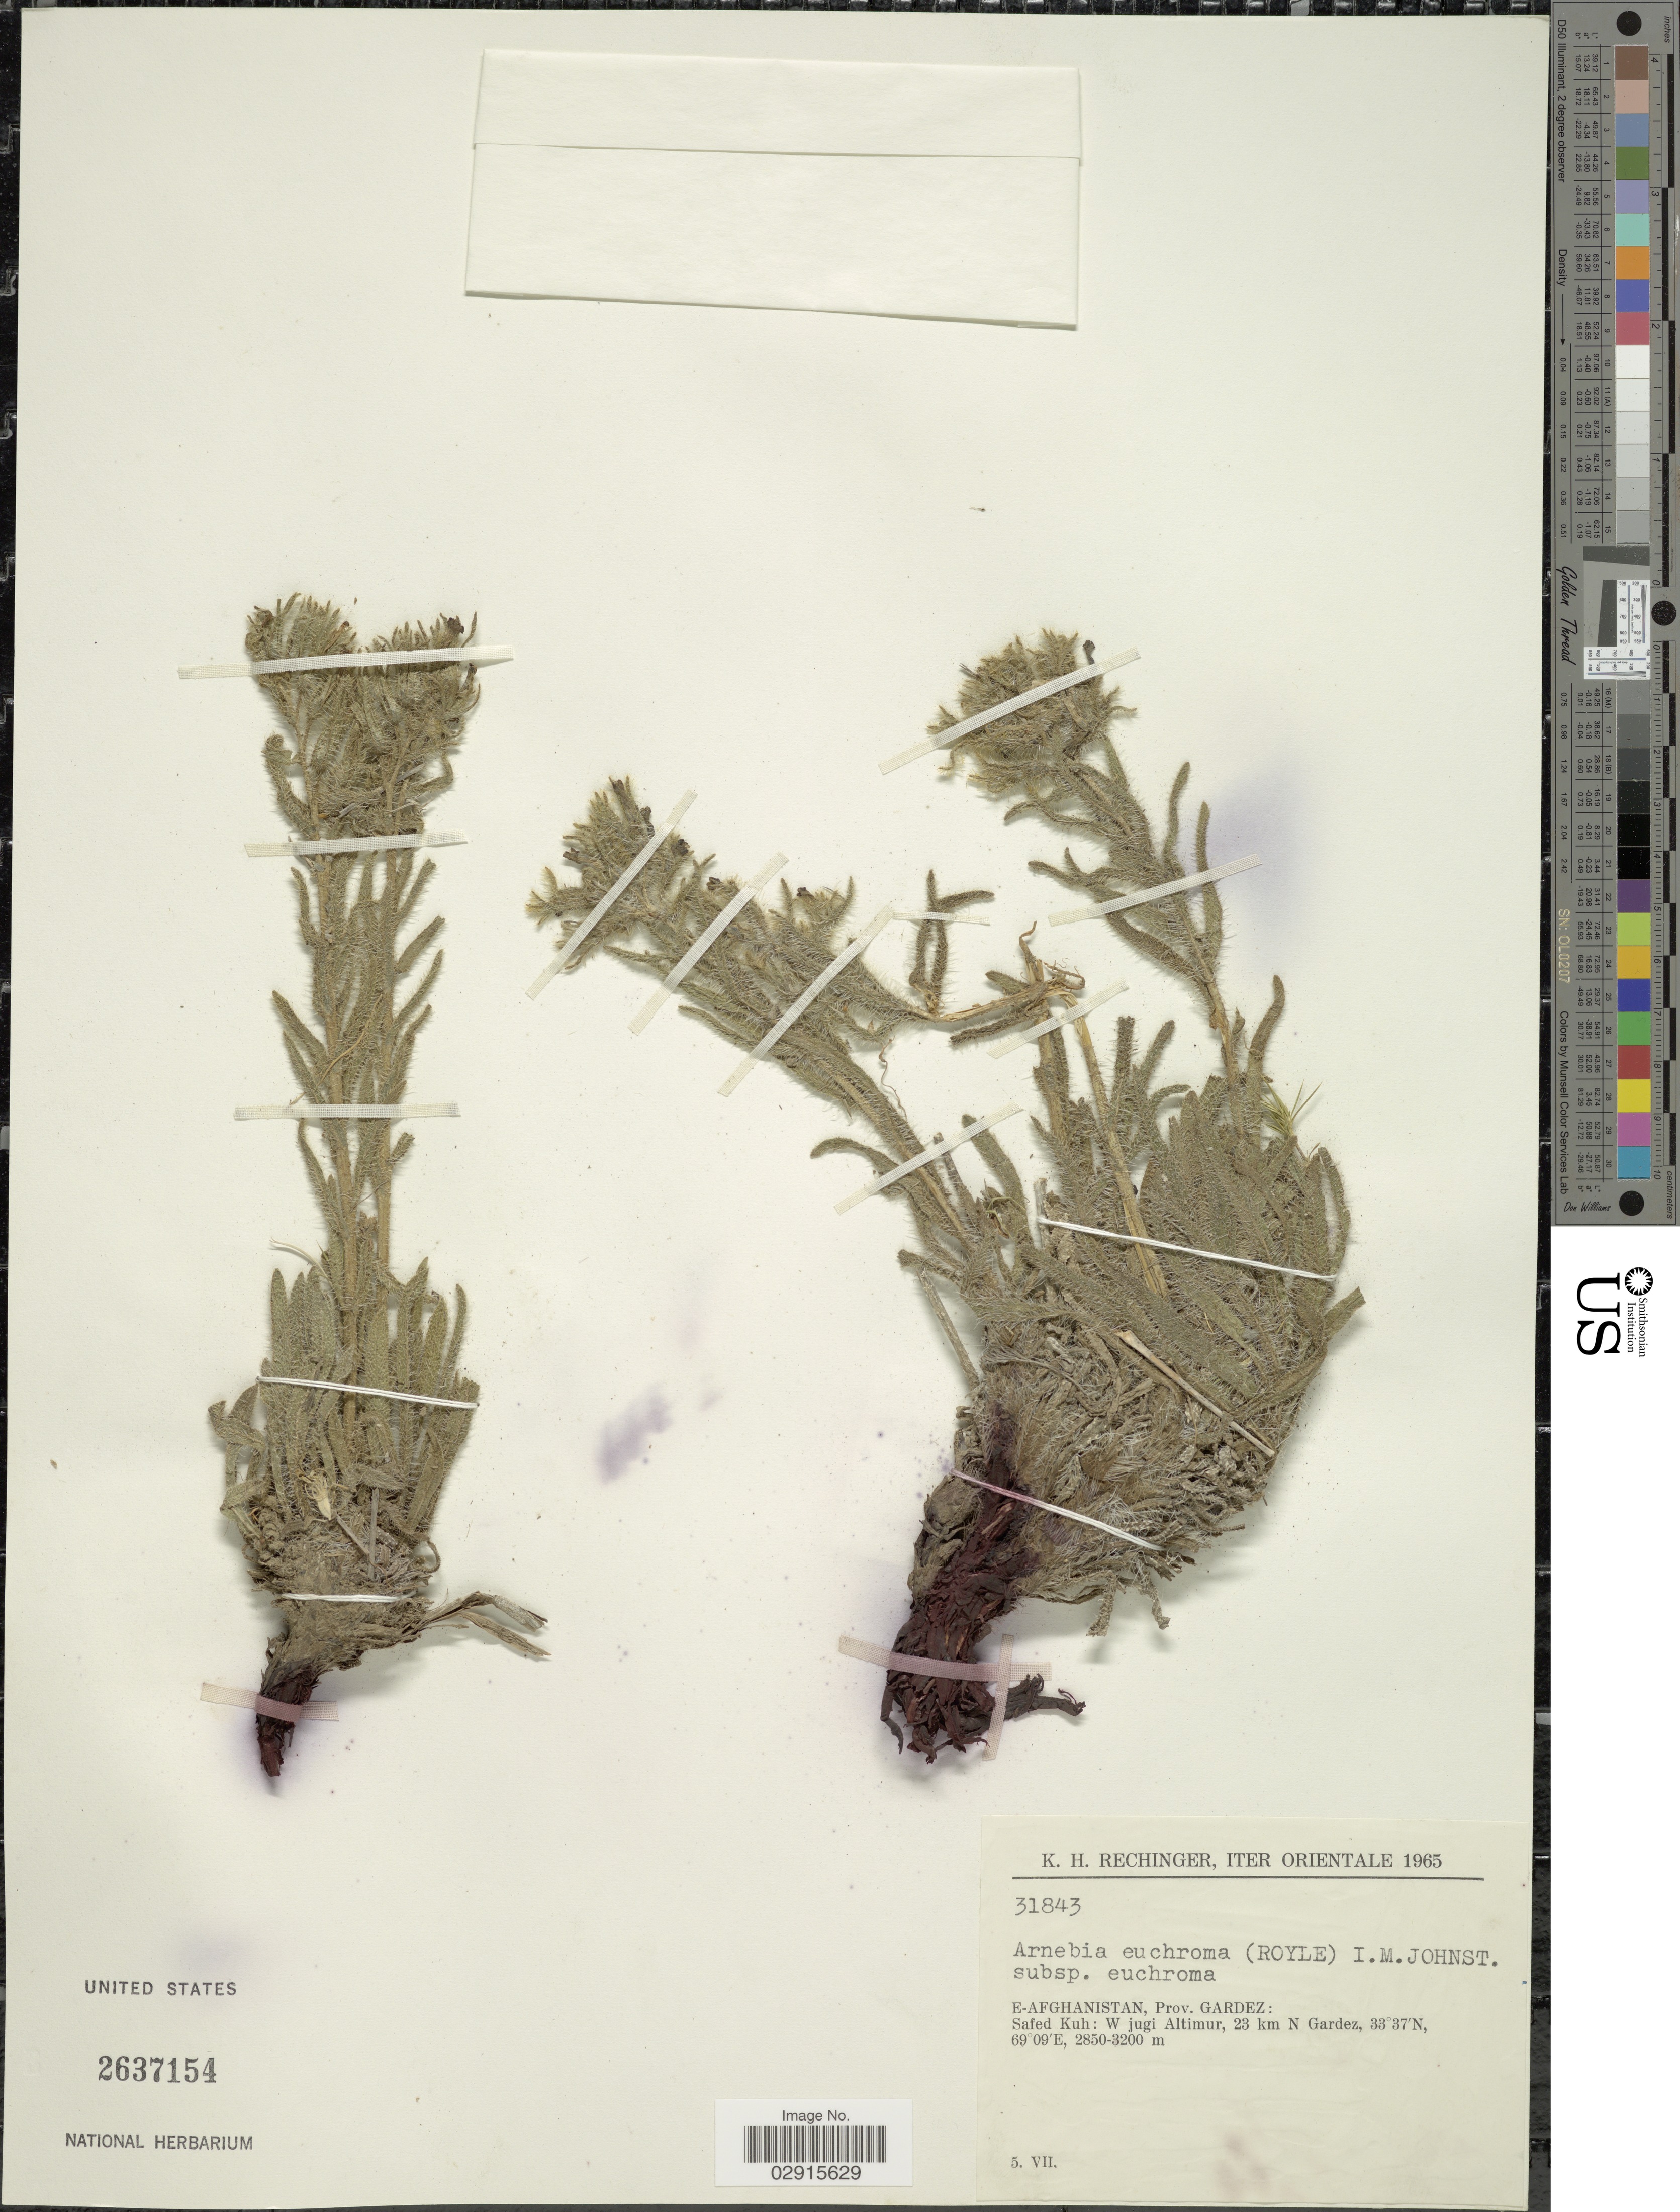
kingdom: Plantae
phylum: Tracheophyta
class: Magnoliopsida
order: Boraginales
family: Boraginaceae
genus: Arnebia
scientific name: Arnebia euchroma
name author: I.M. Johnst.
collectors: K. H. Rechinger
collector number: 31843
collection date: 1965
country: Afghanistan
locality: Orientale, E-Afghanistan, Prov. Gardez: Safeh Kuh: W jugi: W jugi Altimur, 23 km N Gardez.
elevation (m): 2850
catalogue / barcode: US 2637154